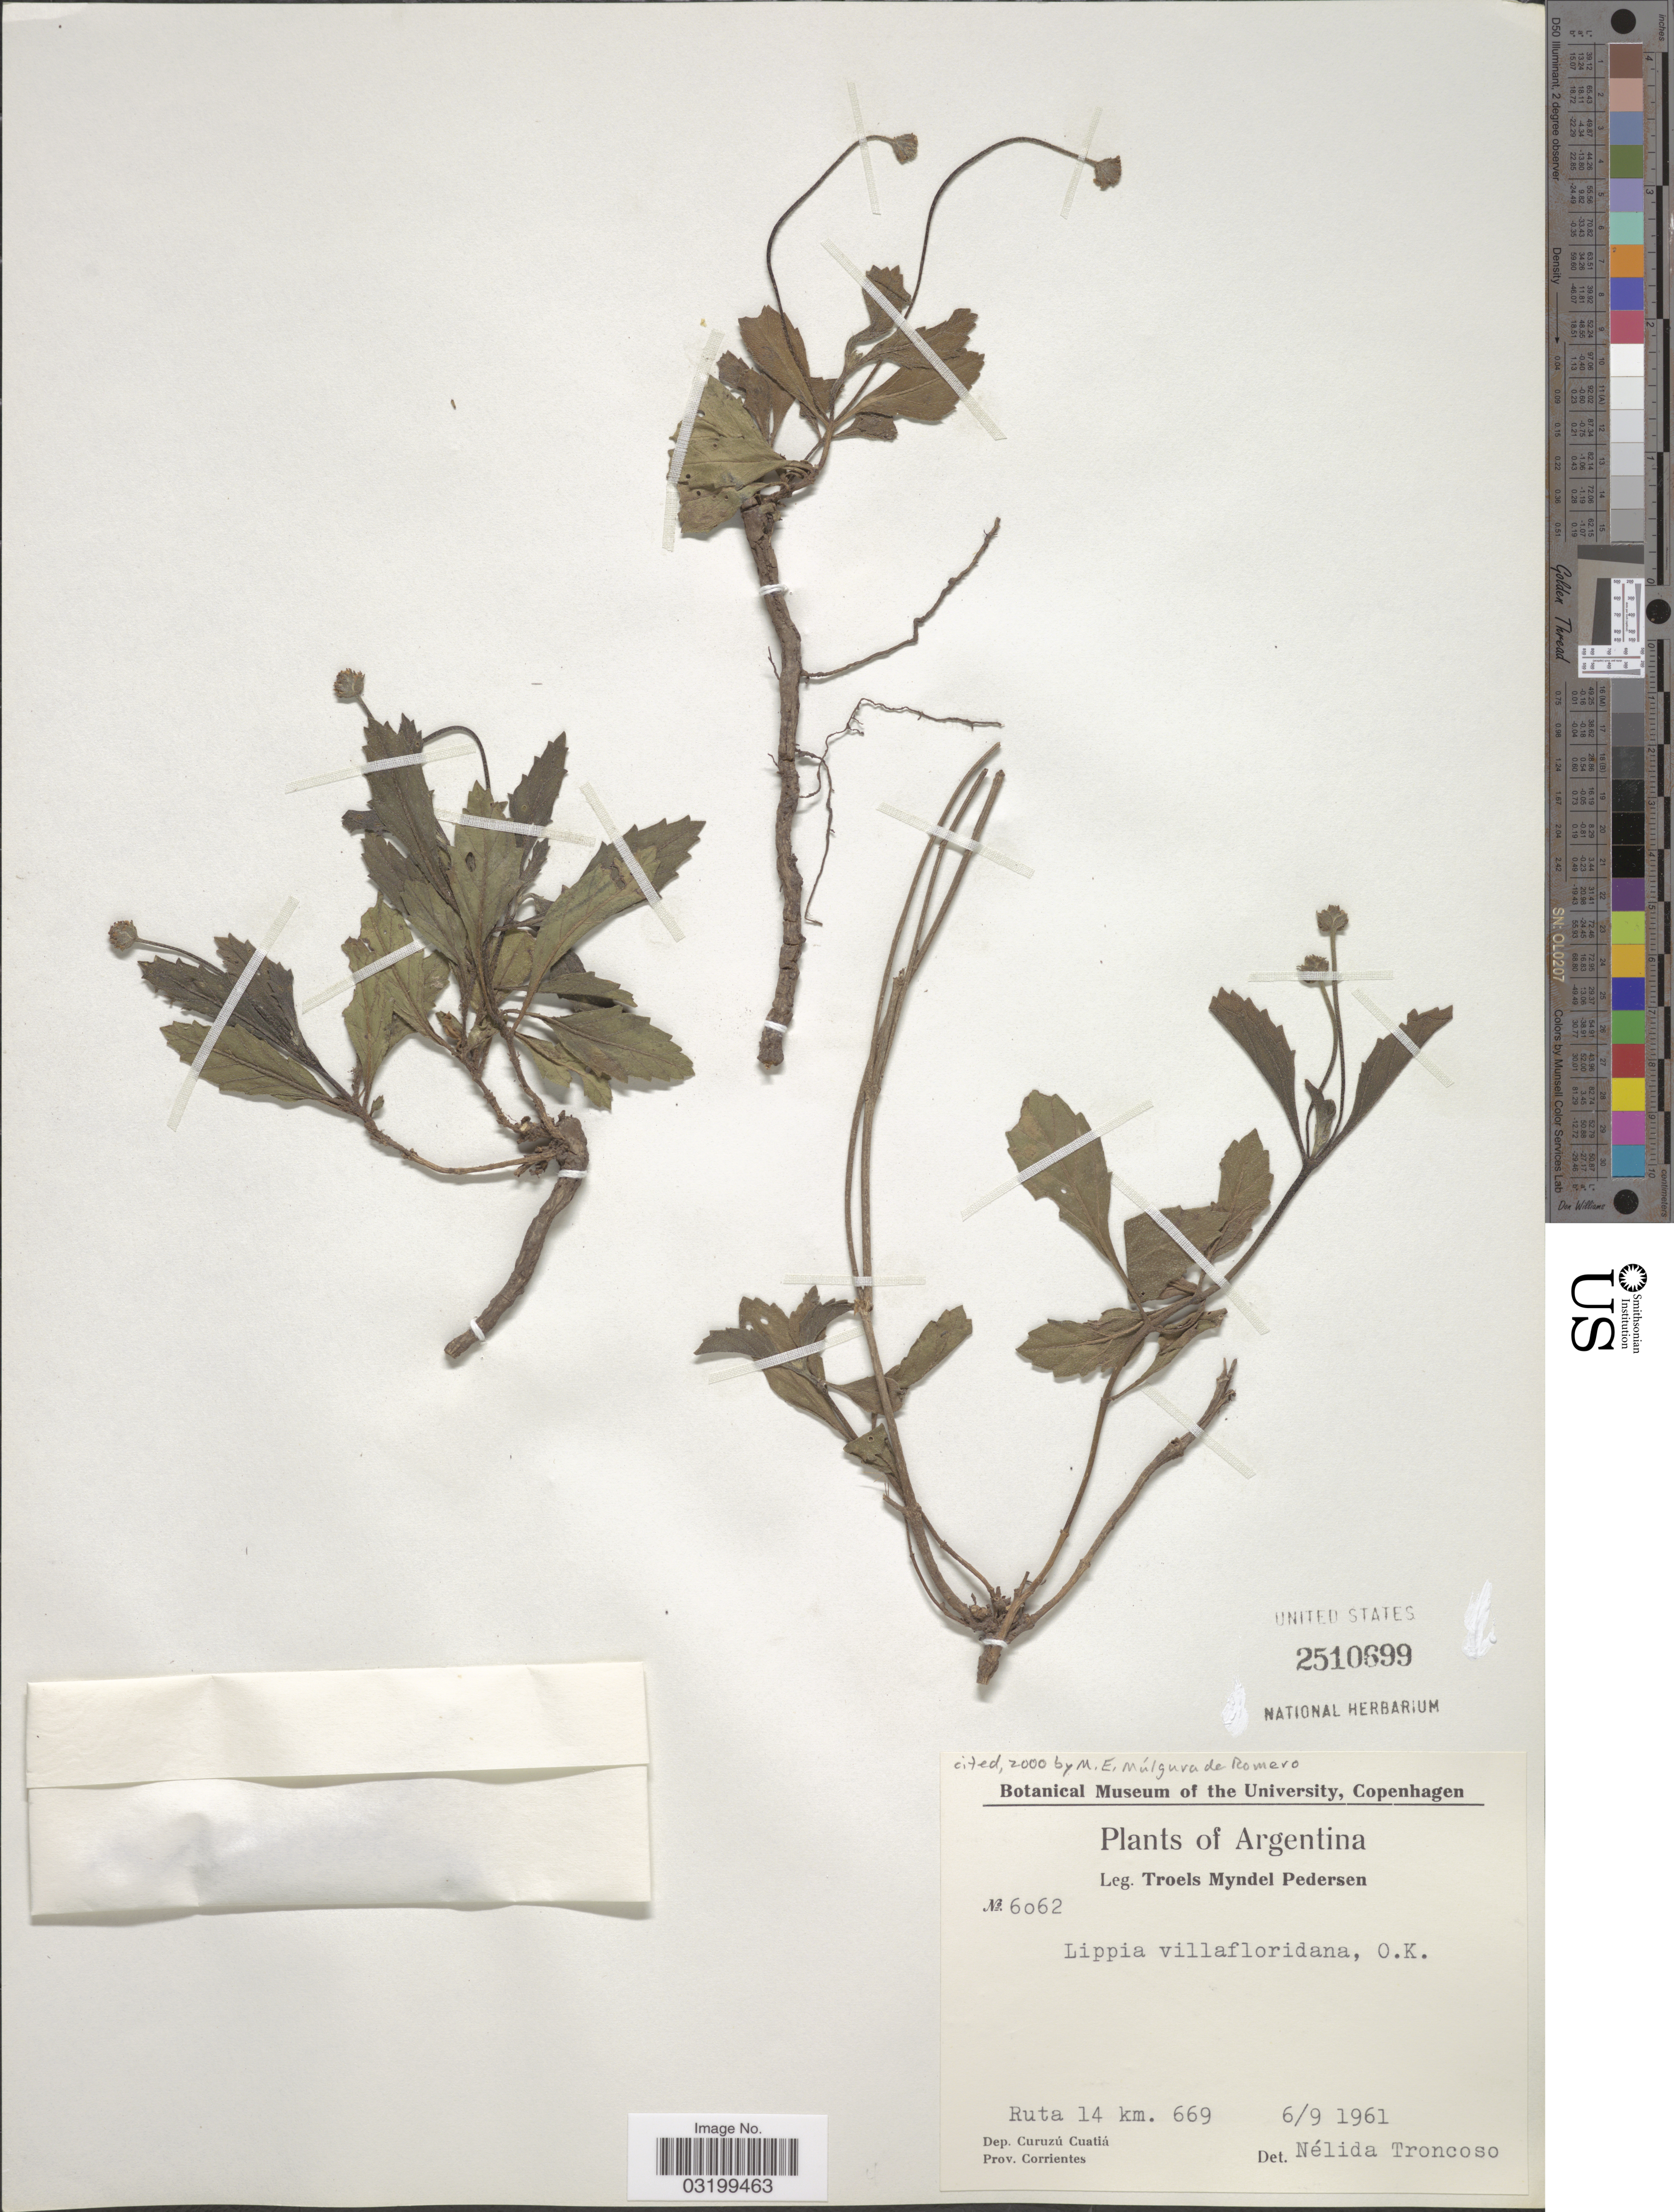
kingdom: Plantae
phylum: Tracheophyta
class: Magnoliopsida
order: Lamiales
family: Verbenaceae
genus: Lippia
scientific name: Lippia villafloridana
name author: Kuntze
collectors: T. Pederson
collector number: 6062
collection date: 1961-09-06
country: Argentina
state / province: Corrientes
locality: Ruta 14 km. 669. Dep. Curuzú Cuatiá.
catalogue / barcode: US 2510699